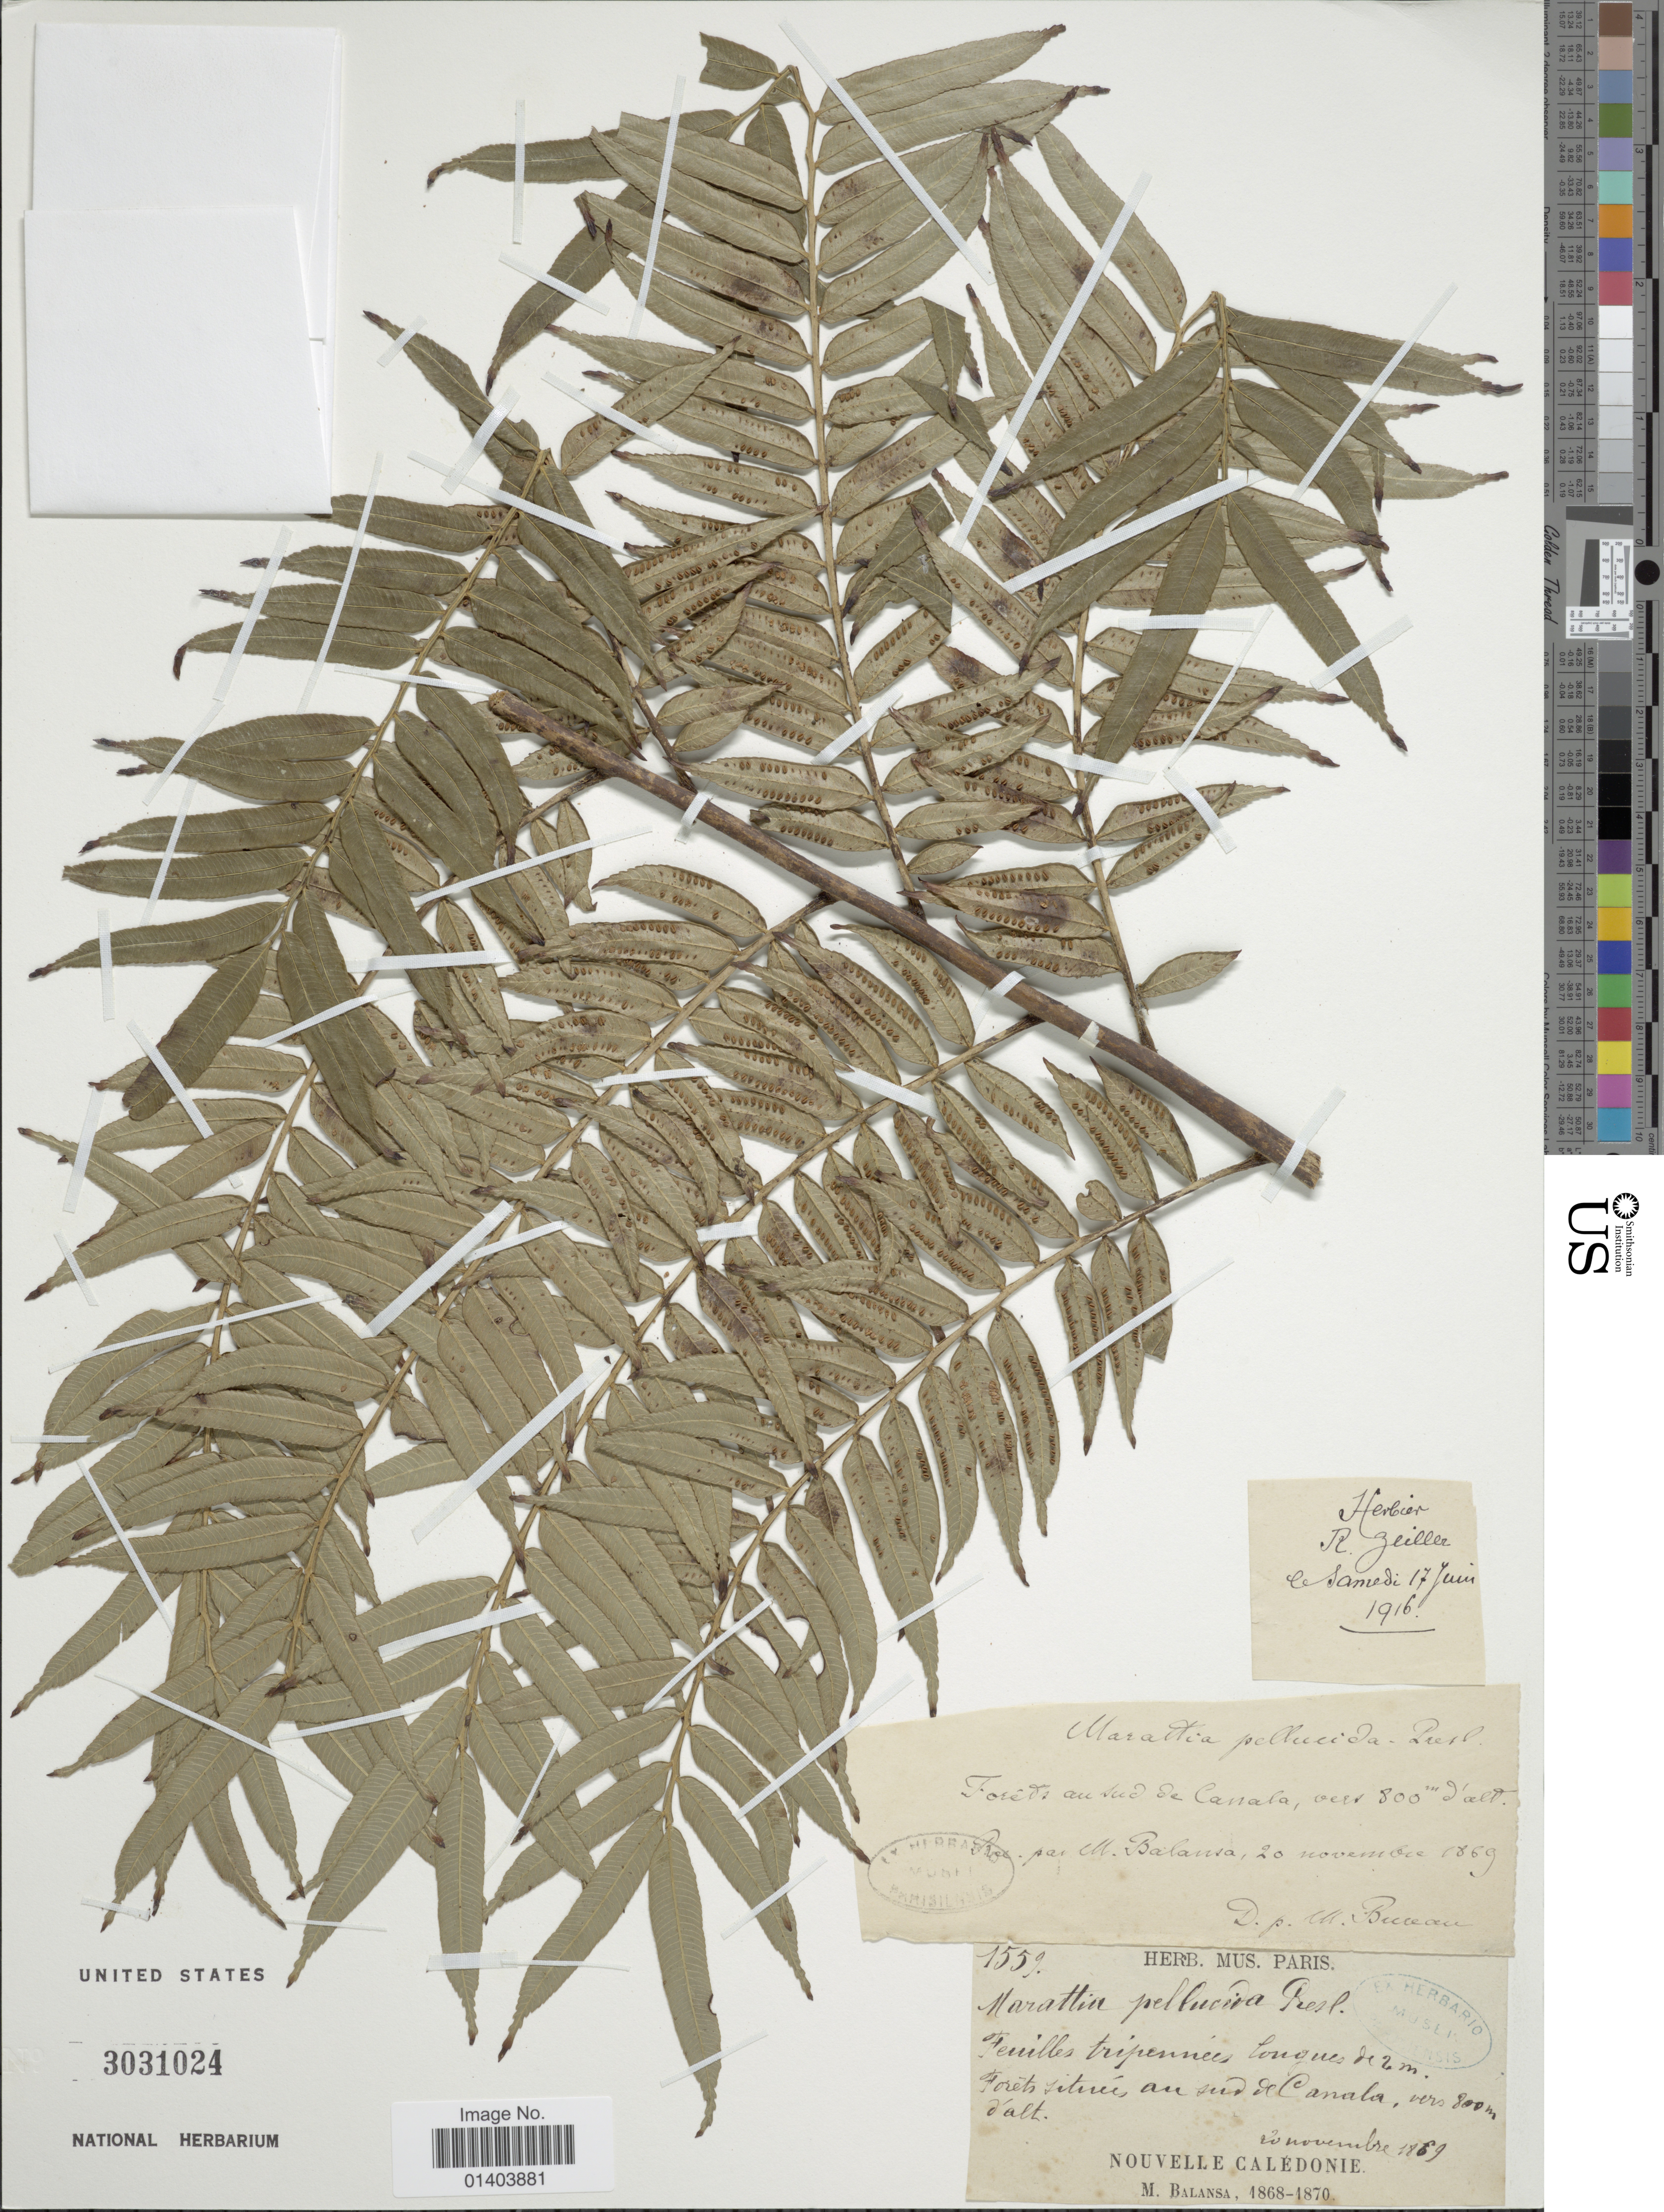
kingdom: Plantae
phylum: Tracheophyta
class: Polypodiopsida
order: Marattiales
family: Marattiaceae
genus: Ptisana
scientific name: Ptisana pellucida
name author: (C. Presl) Murdock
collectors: B. Balansa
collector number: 1559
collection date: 1869-11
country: New Caledonia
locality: Feuilles tripennees, Forest [illegible text], an sud de Canala[interpreted]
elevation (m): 800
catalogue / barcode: US 3031024